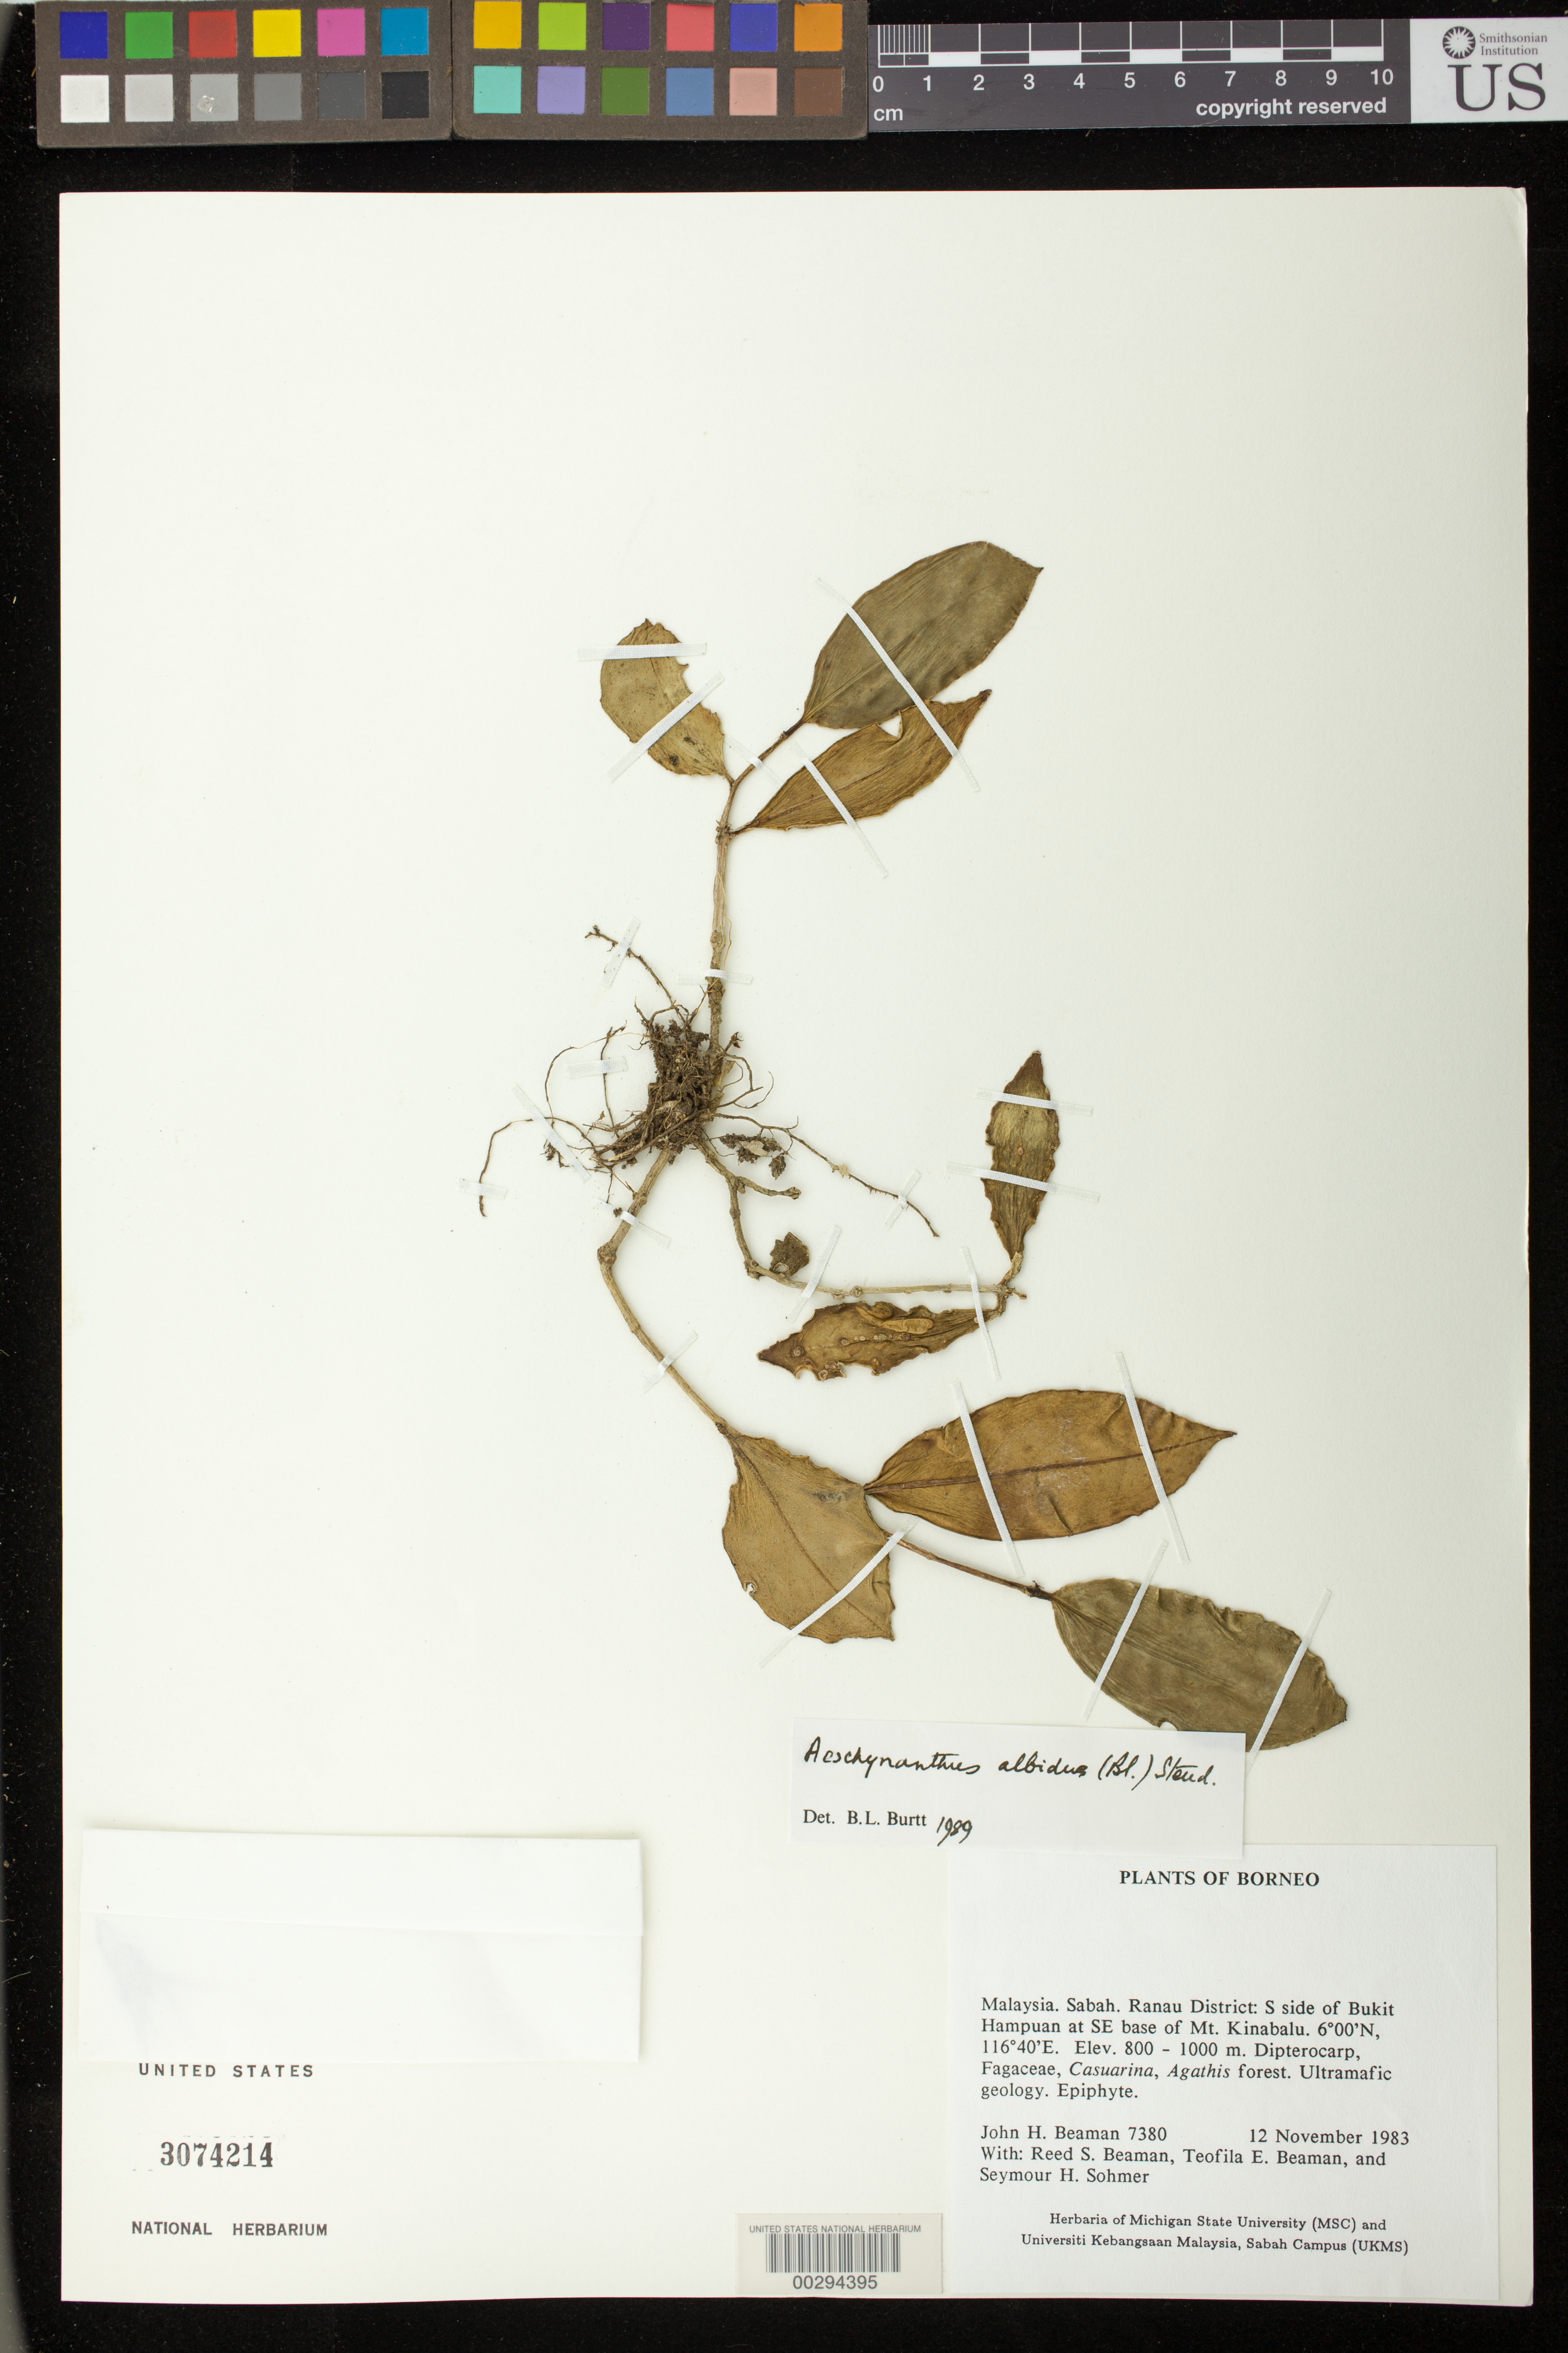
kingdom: Plantae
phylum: Tracheophyta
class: Magnoliopsida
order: Lamiales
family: Gesneriaceae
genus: Aeschynanthus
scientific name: Aeschynanthus albidus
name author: (Blume) Steud.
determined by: Burtt, B. L.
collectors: J. H. Beaman, R. S. Beaman, T. E. Beaman & S. H. Sohmer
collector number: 7380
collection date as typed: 12 Nov 1983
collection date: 1983-11-12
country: Malaysia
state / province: Sabah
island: Borneo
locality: Ranau dist, s side of bukit hampuan at se base of mt kinabalu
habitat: Dipterocarp, fagaceae, casuarina, agathis forest, ultramafic geology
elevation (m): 800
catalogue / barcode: US 3074214